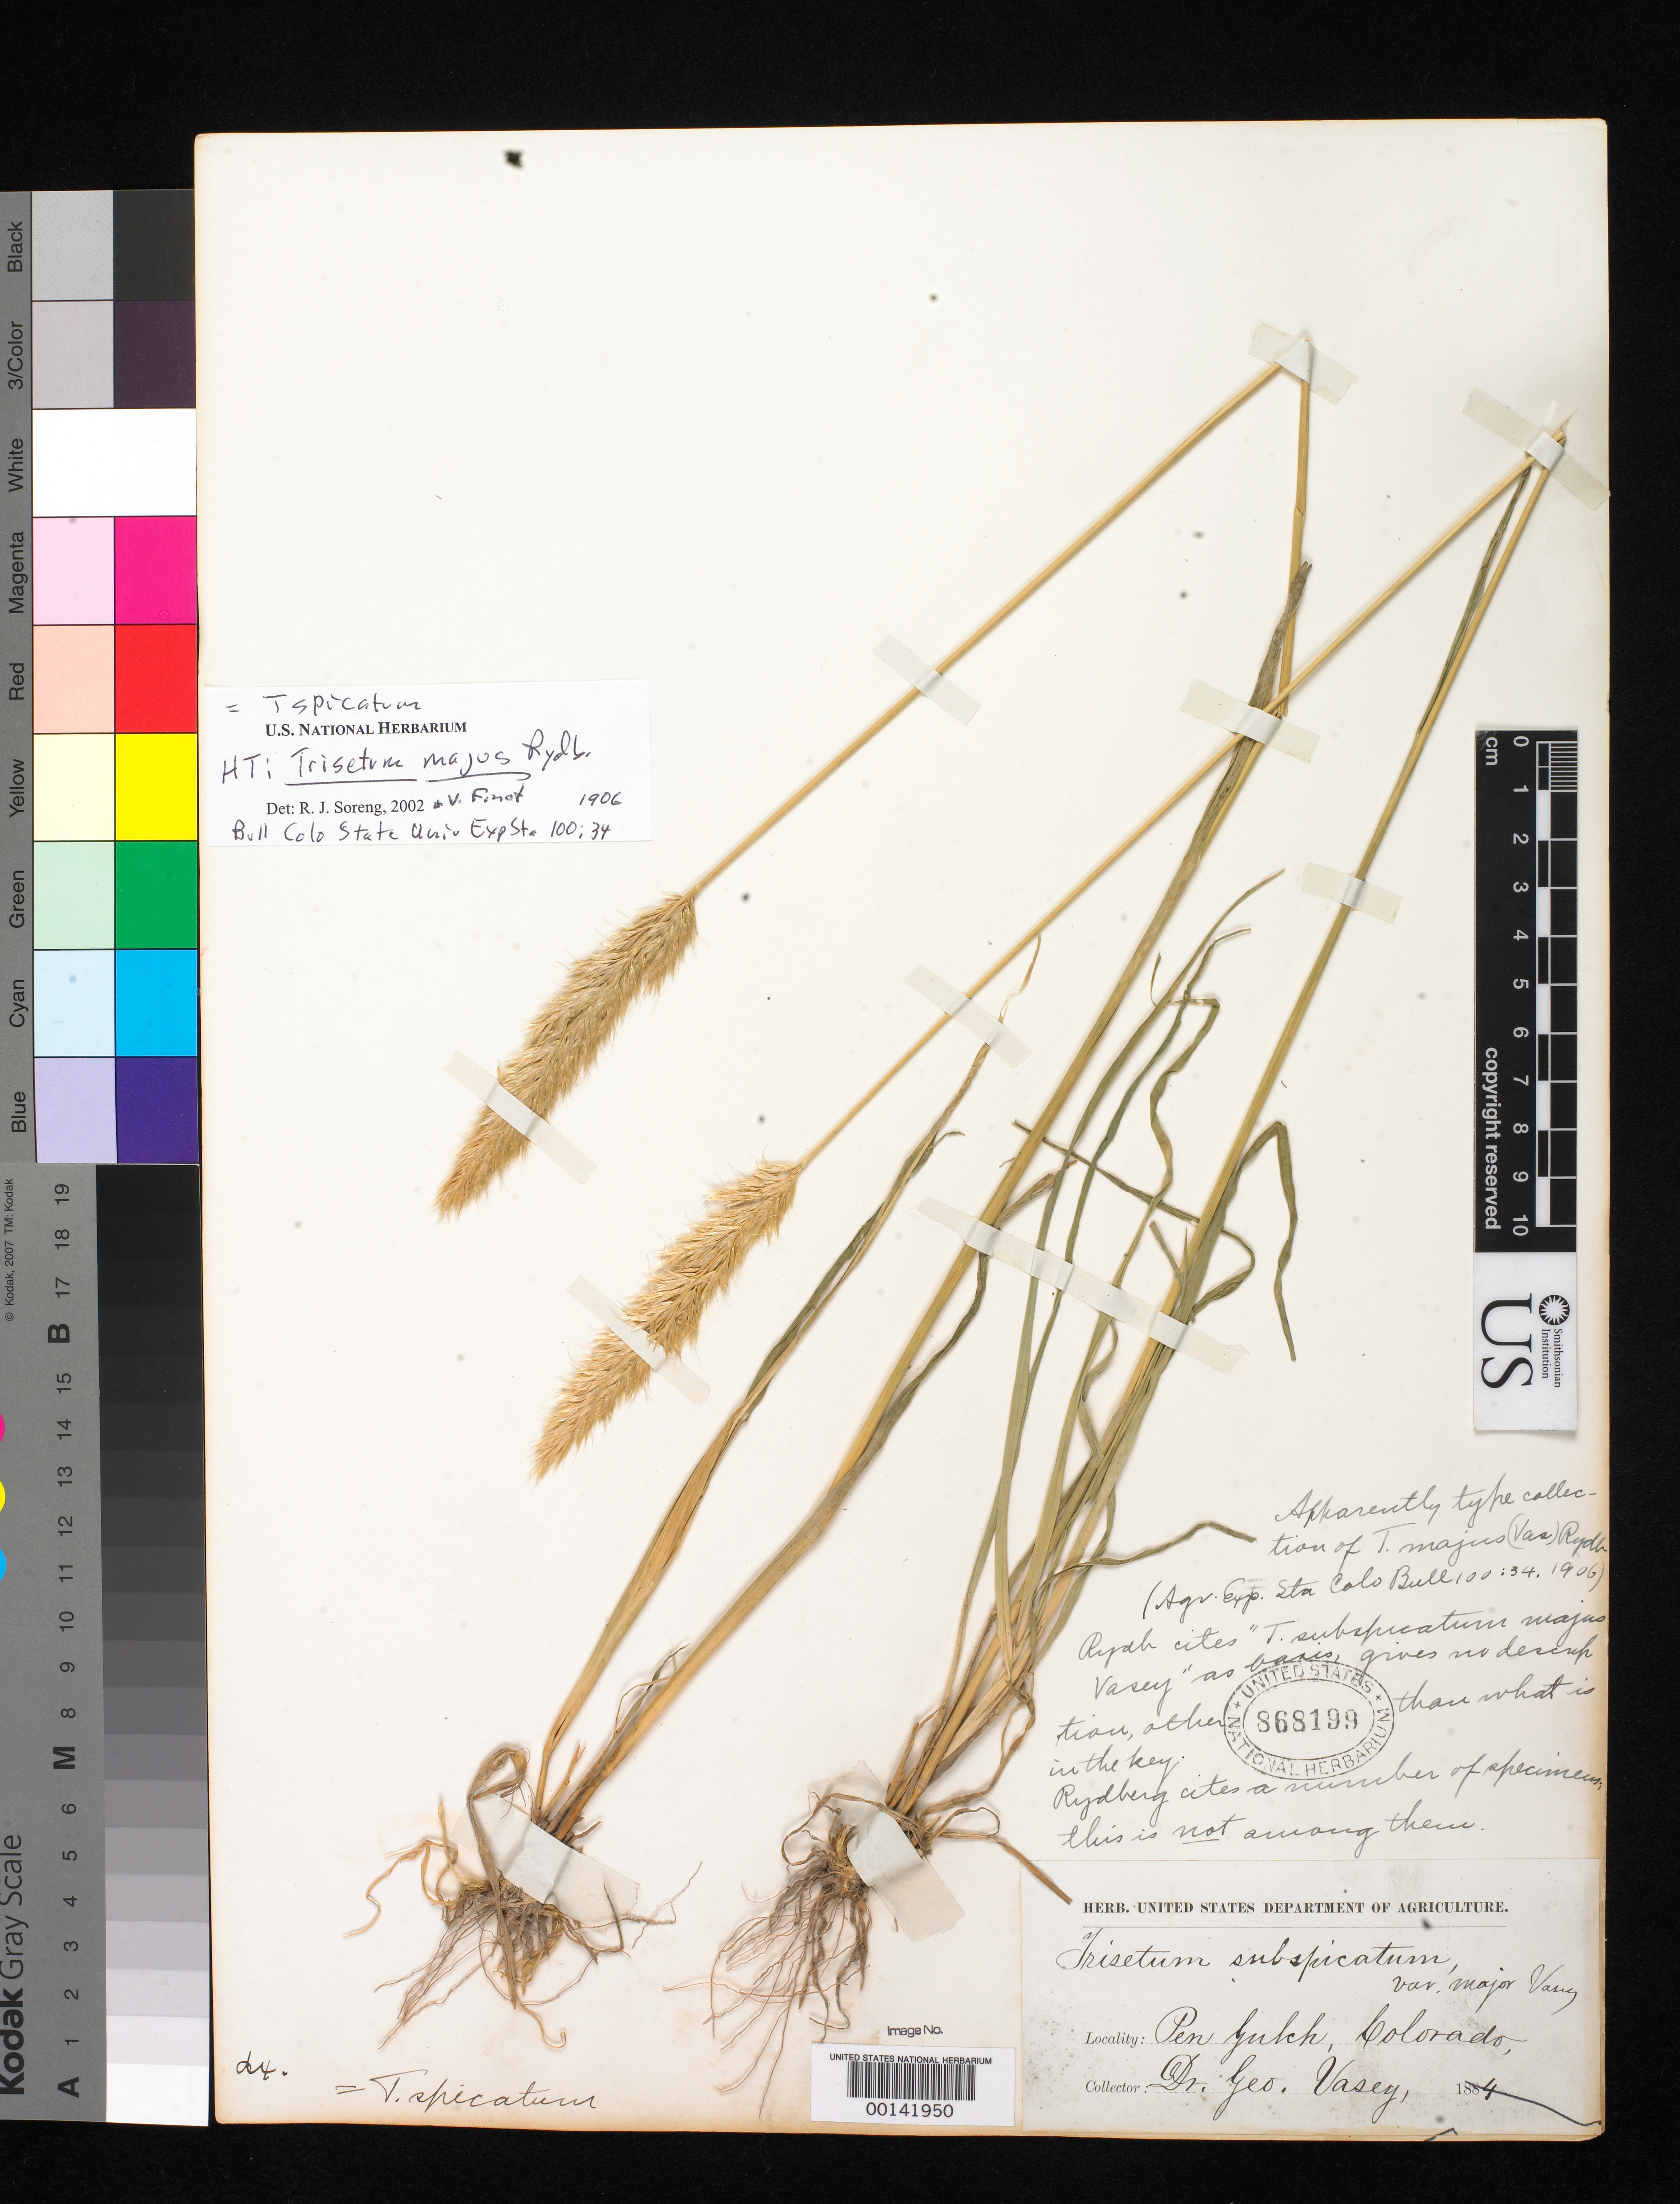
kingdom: Plantae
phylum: Tracheophyta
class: Liliopsida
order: Poales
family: Poaceae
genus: Trisetum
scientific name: Trisetum majus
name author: Rydb.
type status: Isotype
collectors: G. R. Vasey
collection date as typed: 1884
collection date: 1884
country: United States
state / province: Colorado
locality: Pen Gulch.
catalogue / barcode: US 868199